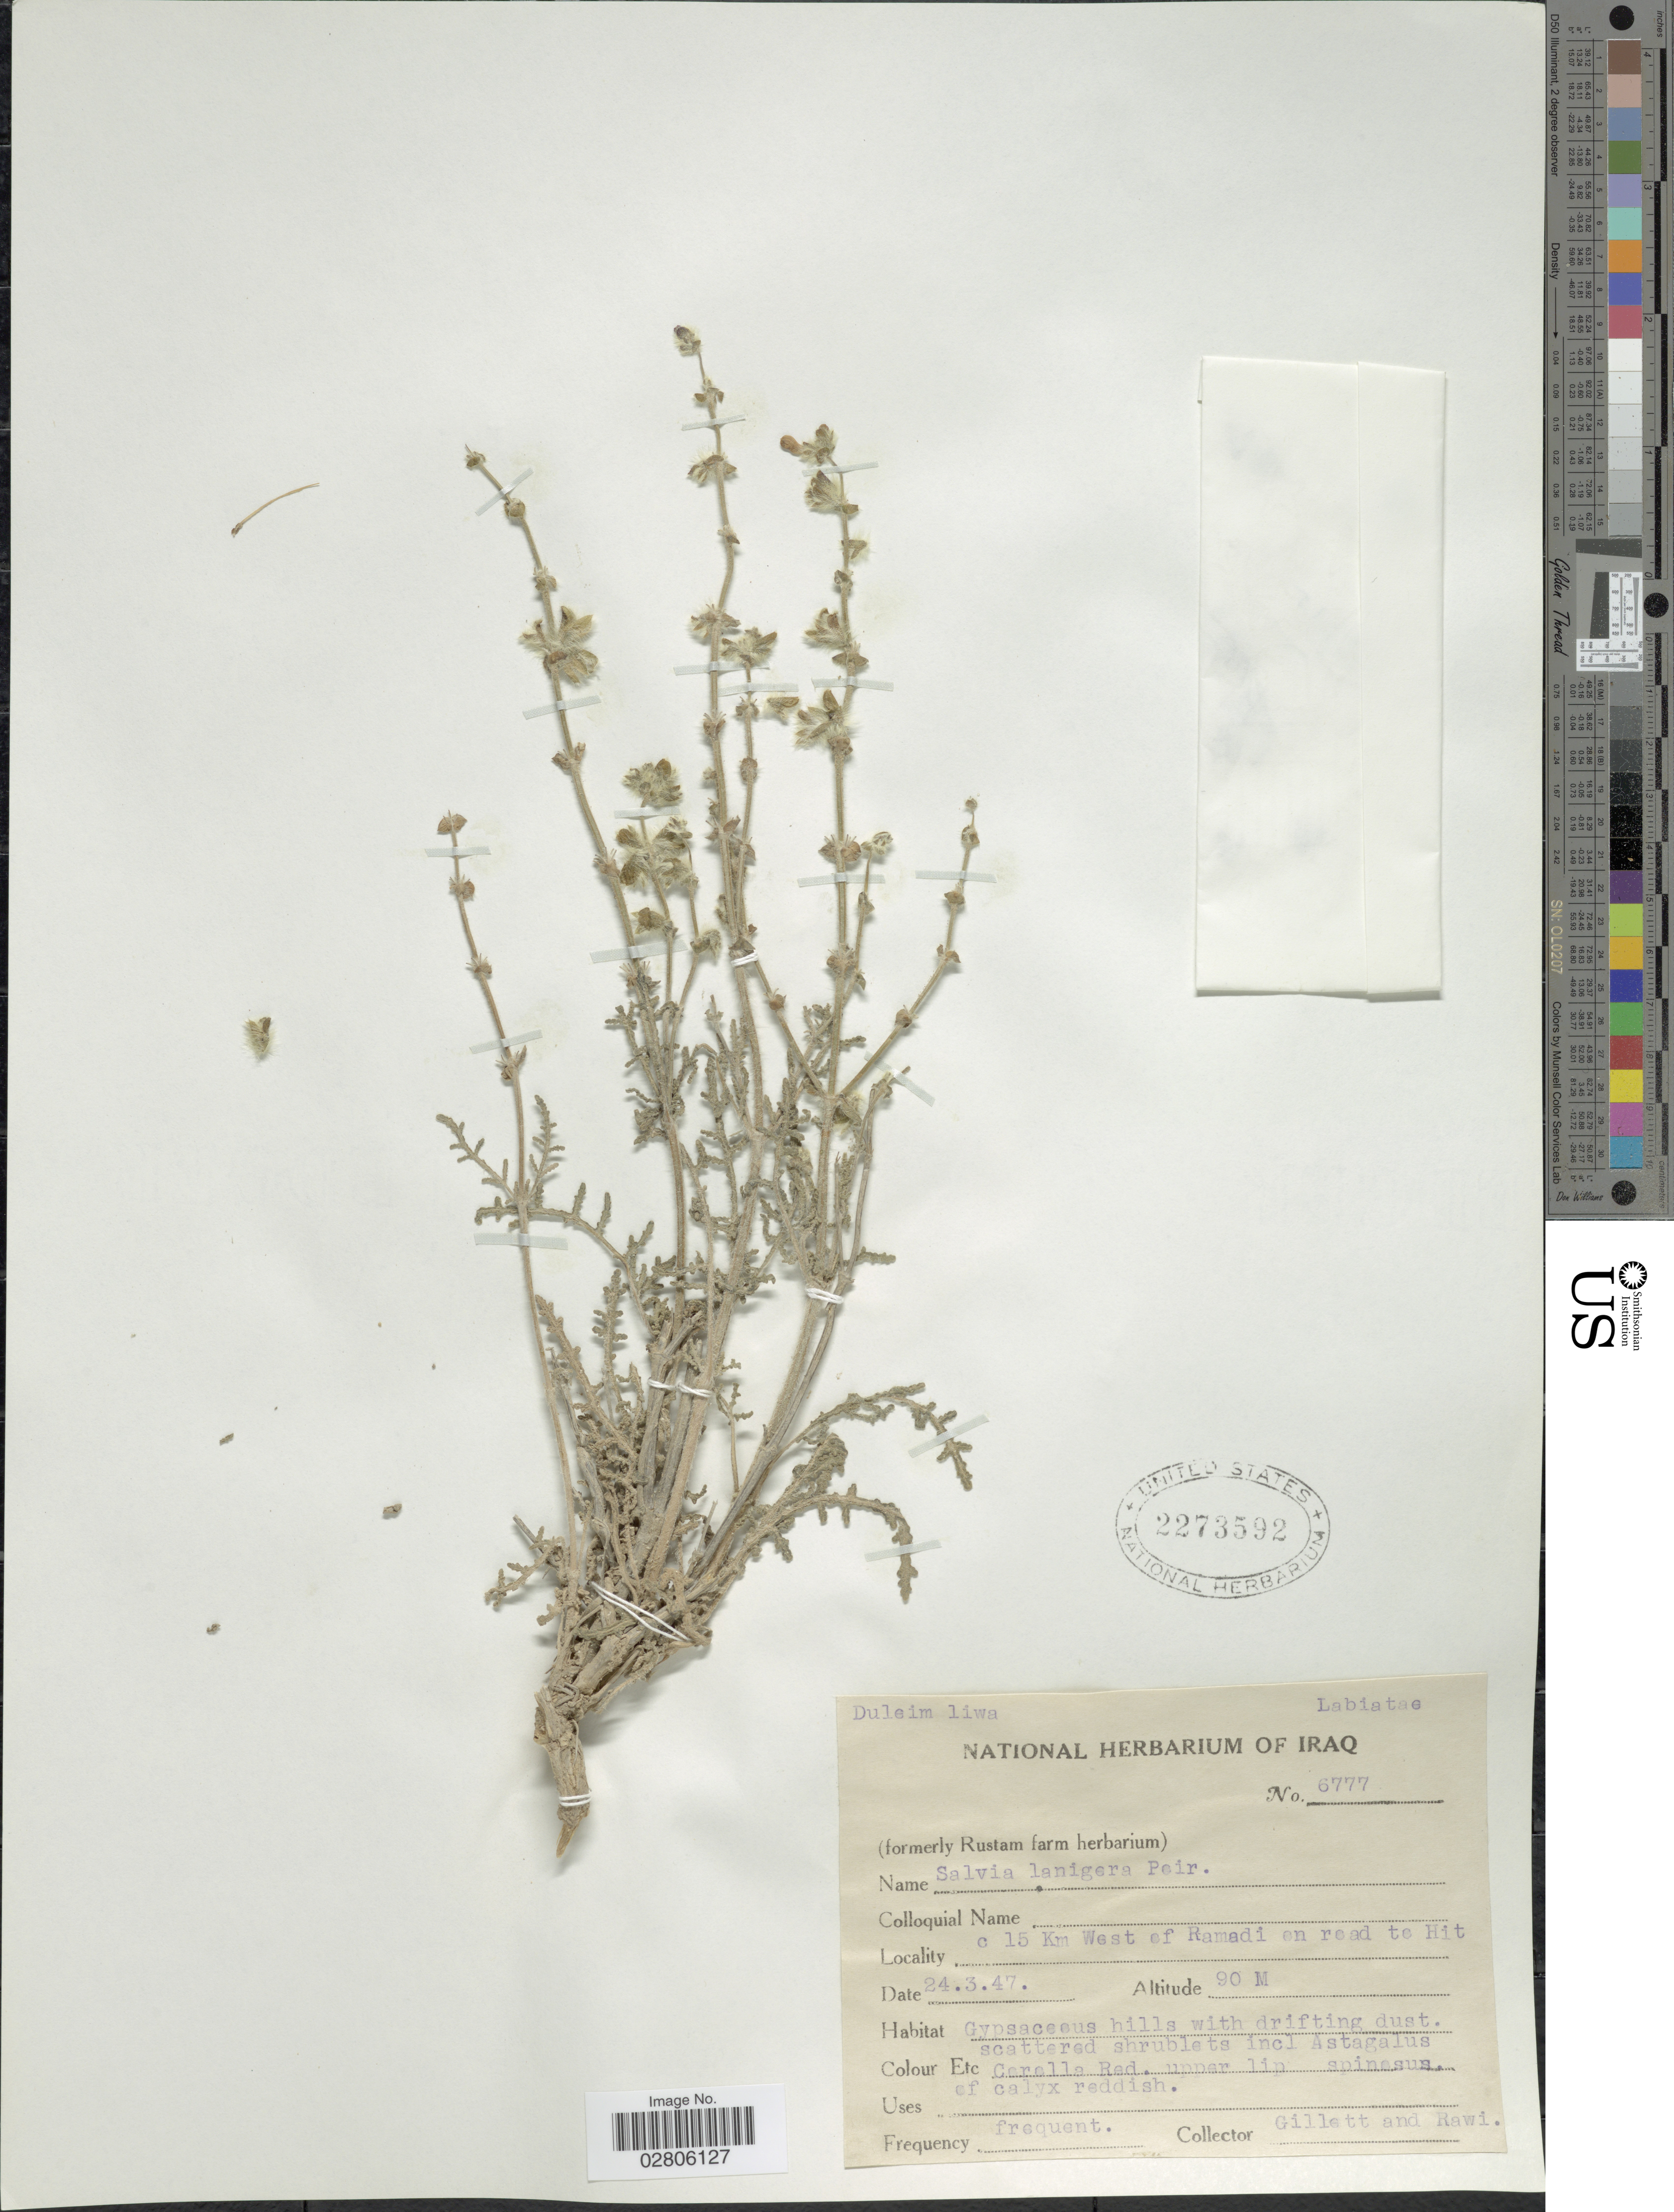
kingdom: Plantae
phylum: Tracheophyta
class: Magnoliopsida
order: Lamiales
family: Lamiaceae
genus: Salvia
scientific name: Salvia lanigera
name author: Poir.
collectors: Gillett, -- & -. Rawi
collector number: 6777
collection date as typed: Transcribed d/m/y: 24/3/47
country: Iraq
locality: Duleim Liwa, c. 15 KM west of Ramadi en road to Hit.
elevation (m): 90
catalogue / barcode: US 2273592